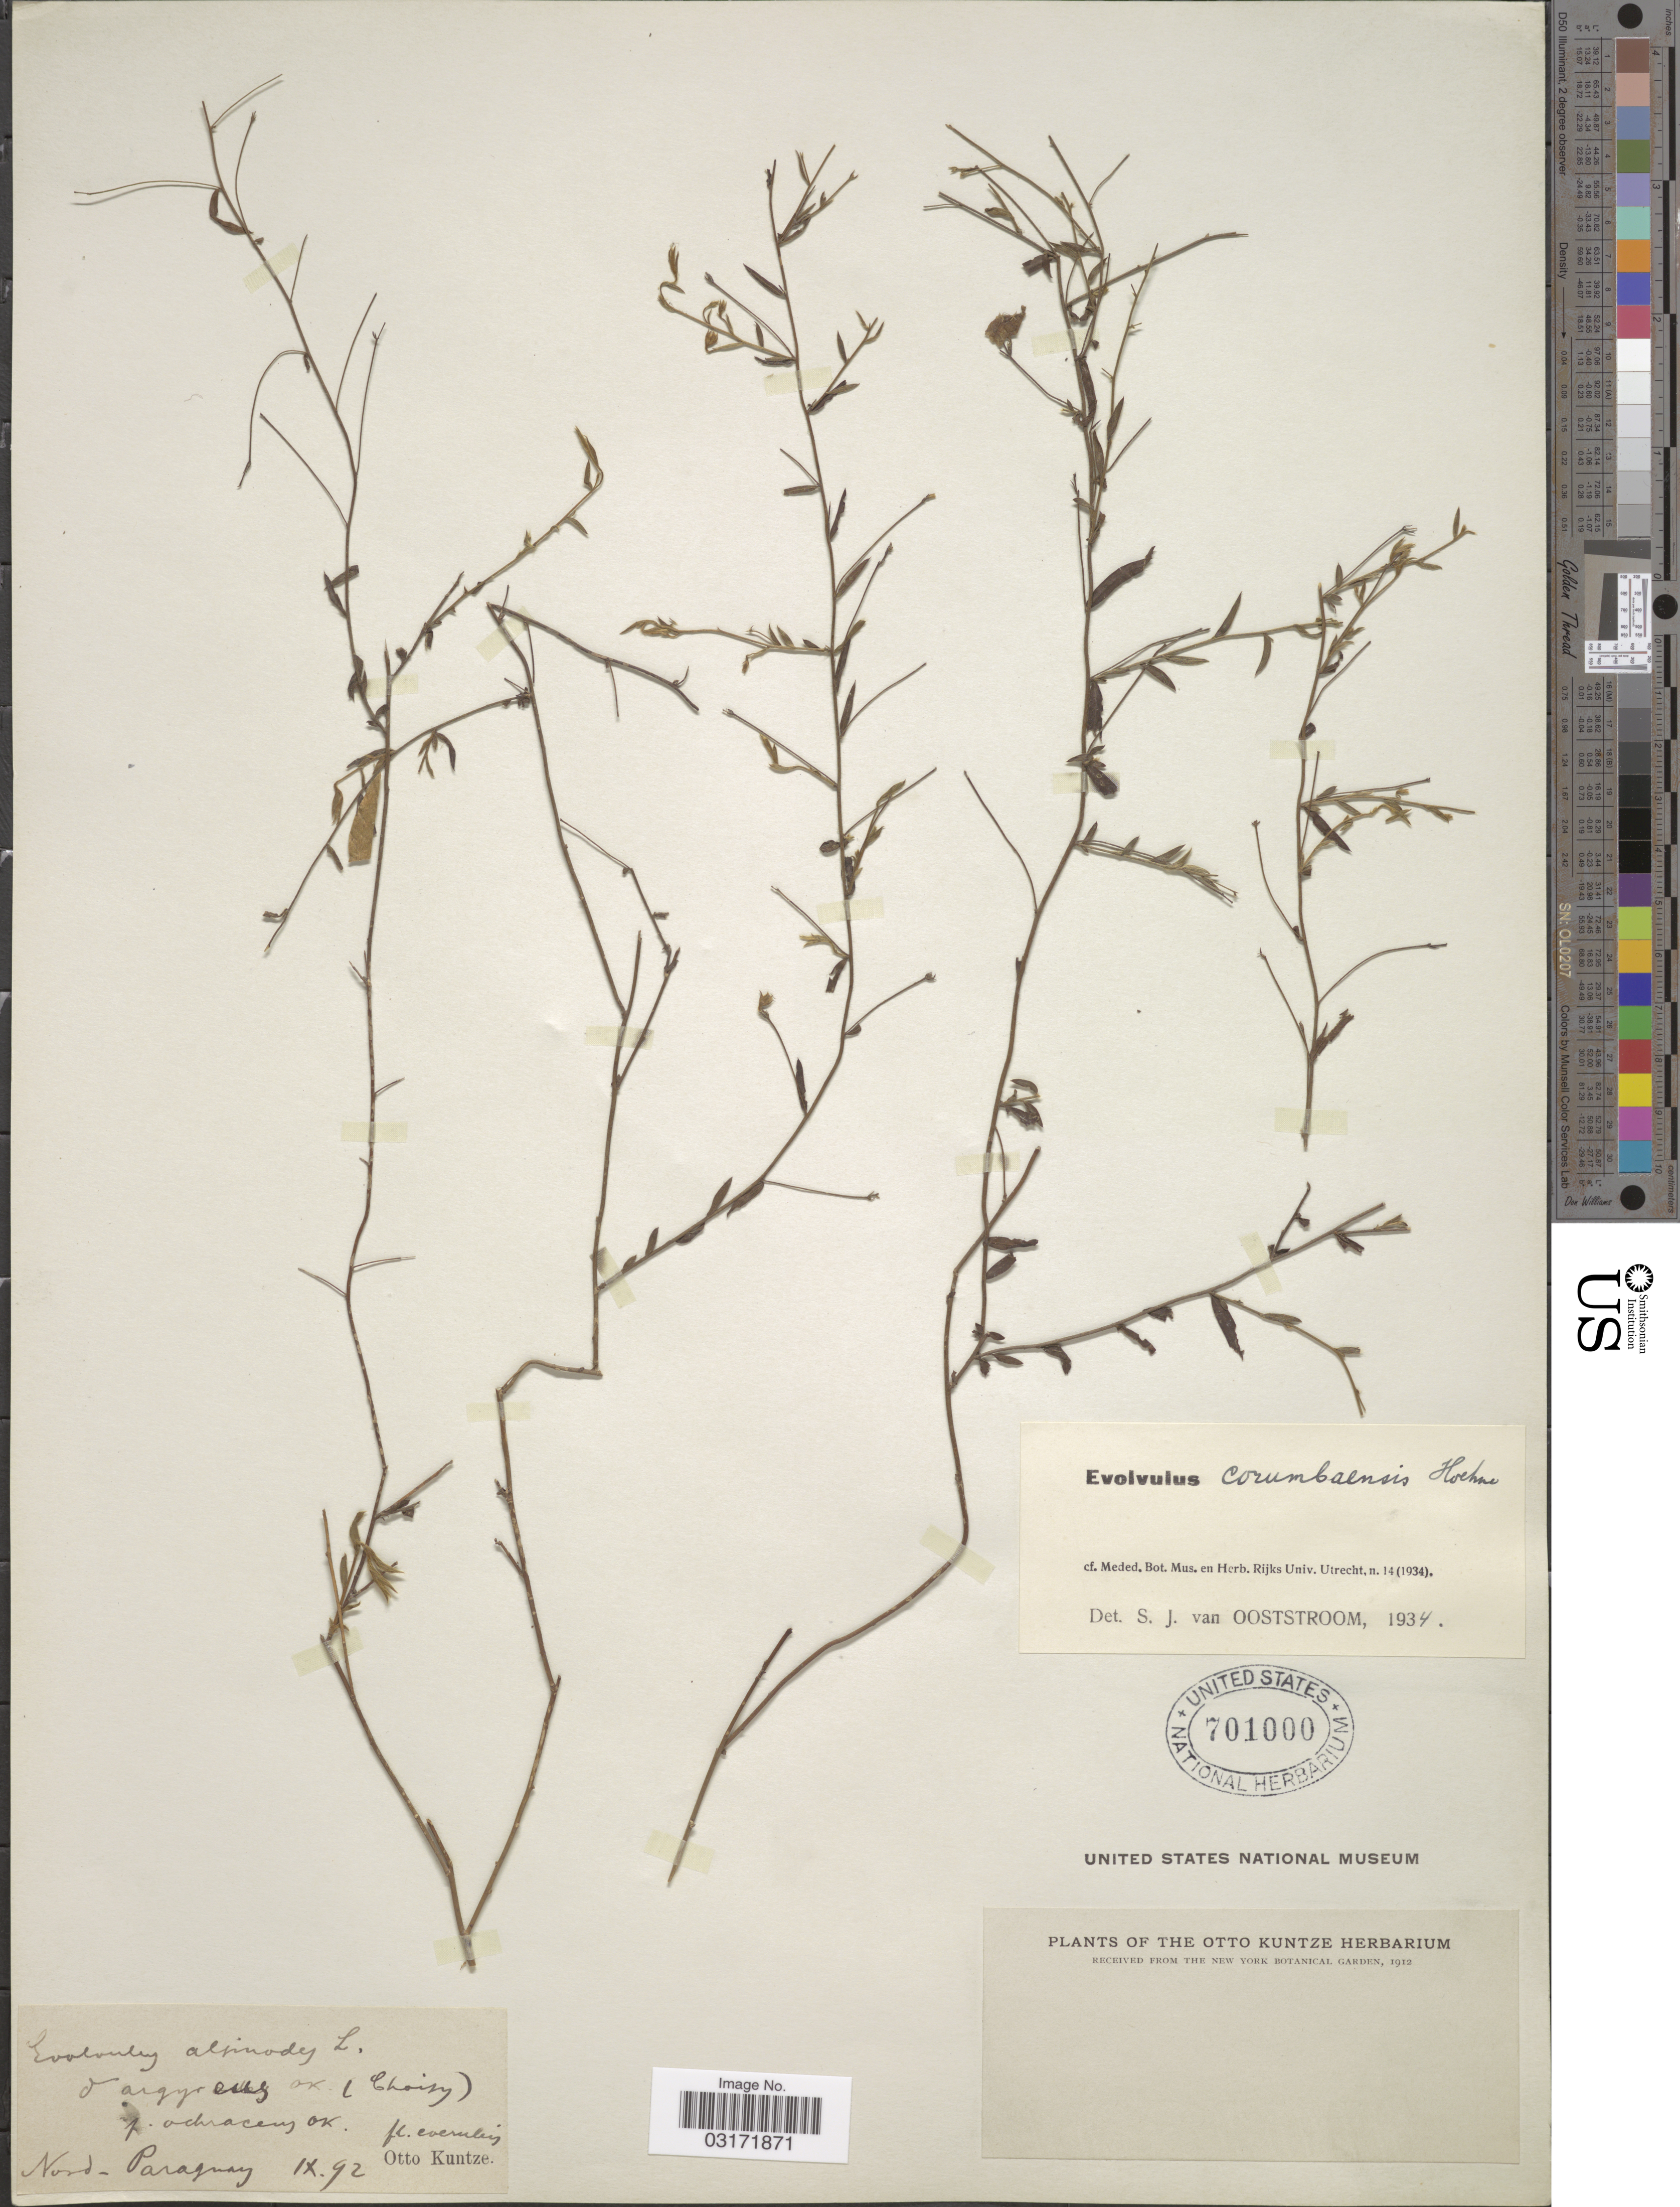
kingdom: Plantae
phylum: Tracheophyta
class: Magnoliopsida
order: Solanales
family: Convolvulaceae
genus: Evolvulus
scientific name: Evolvulus corumbaensis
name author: Hoehne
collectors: C.E.O. Kuntze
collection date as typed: Transcribed d/m/y: /9/92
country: Paraguay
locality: Nord-Paraguay.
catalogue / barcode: US 701000